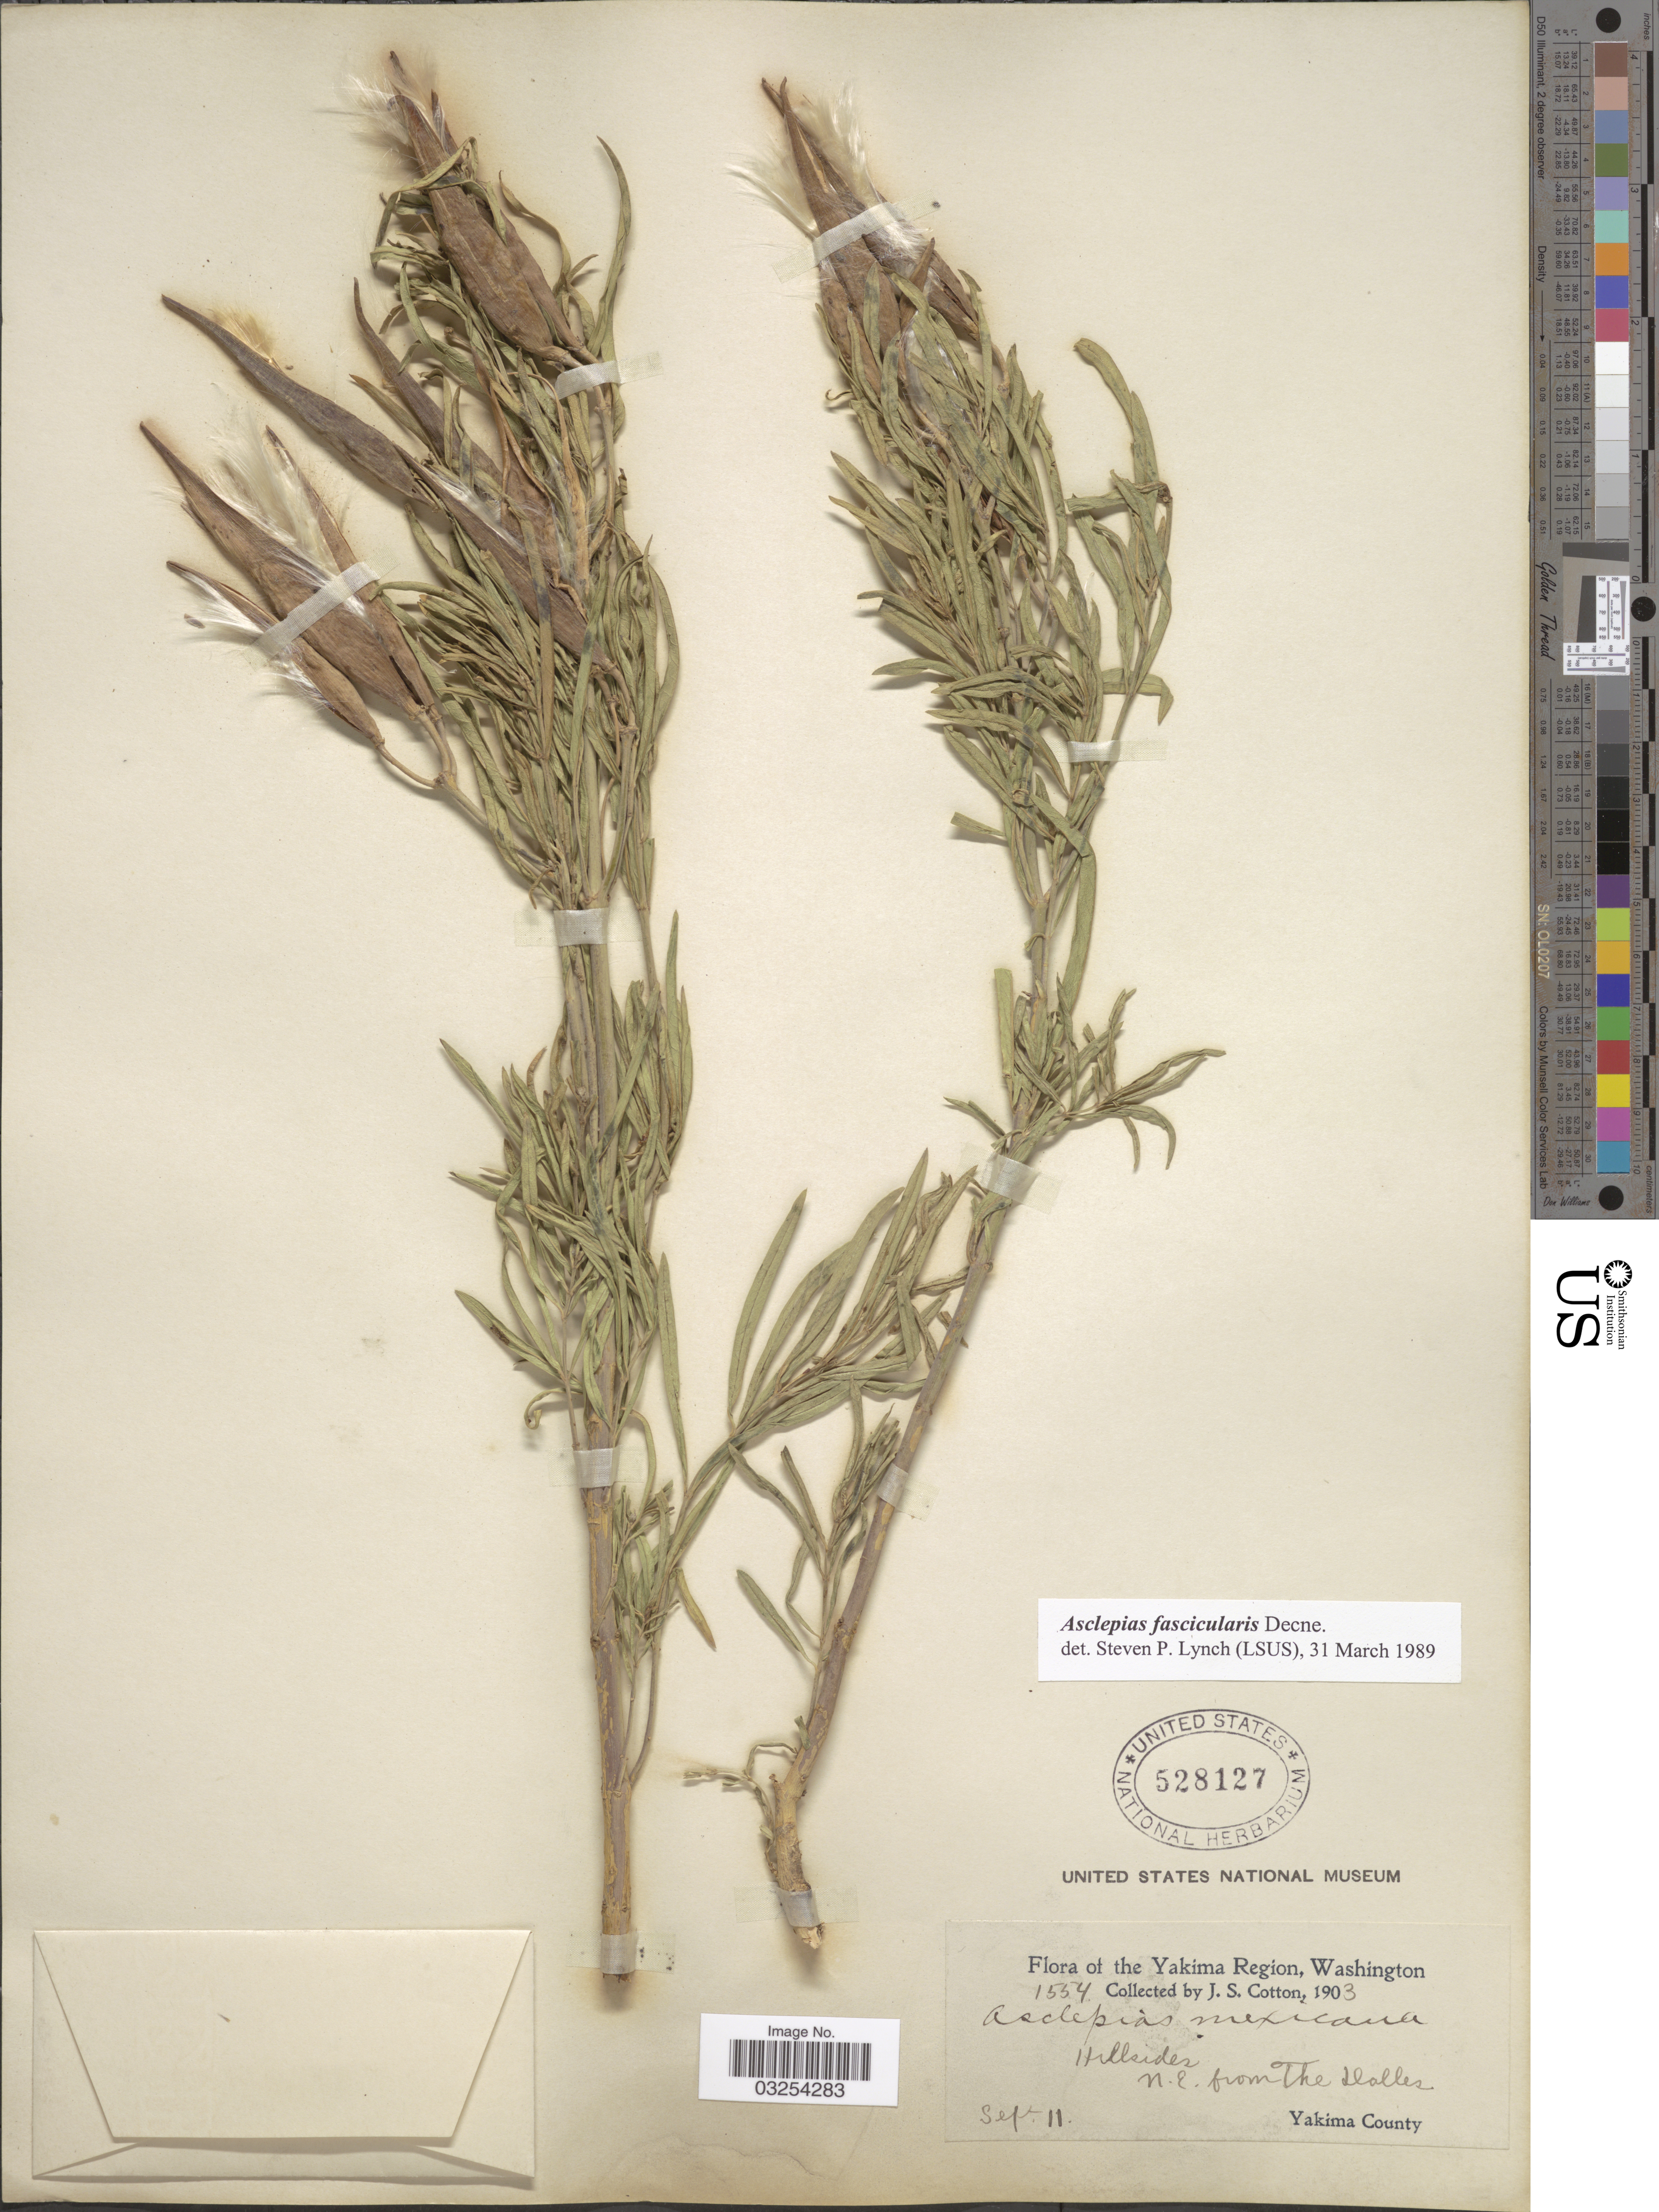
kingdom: Plantae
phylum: Tracheophyta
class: Magnoliopsida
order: Gentianales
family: Apocynaceae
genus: Asclepias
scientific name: Asclepias fascicularis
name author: Decne.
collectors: J. S. Cotton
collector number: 1554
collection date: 1903-09-11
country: United States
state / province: Washington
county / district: Yakima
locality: Yakima Region. Hillsides N. E. from the Dalles. Yakima County.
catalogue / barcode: US 528127